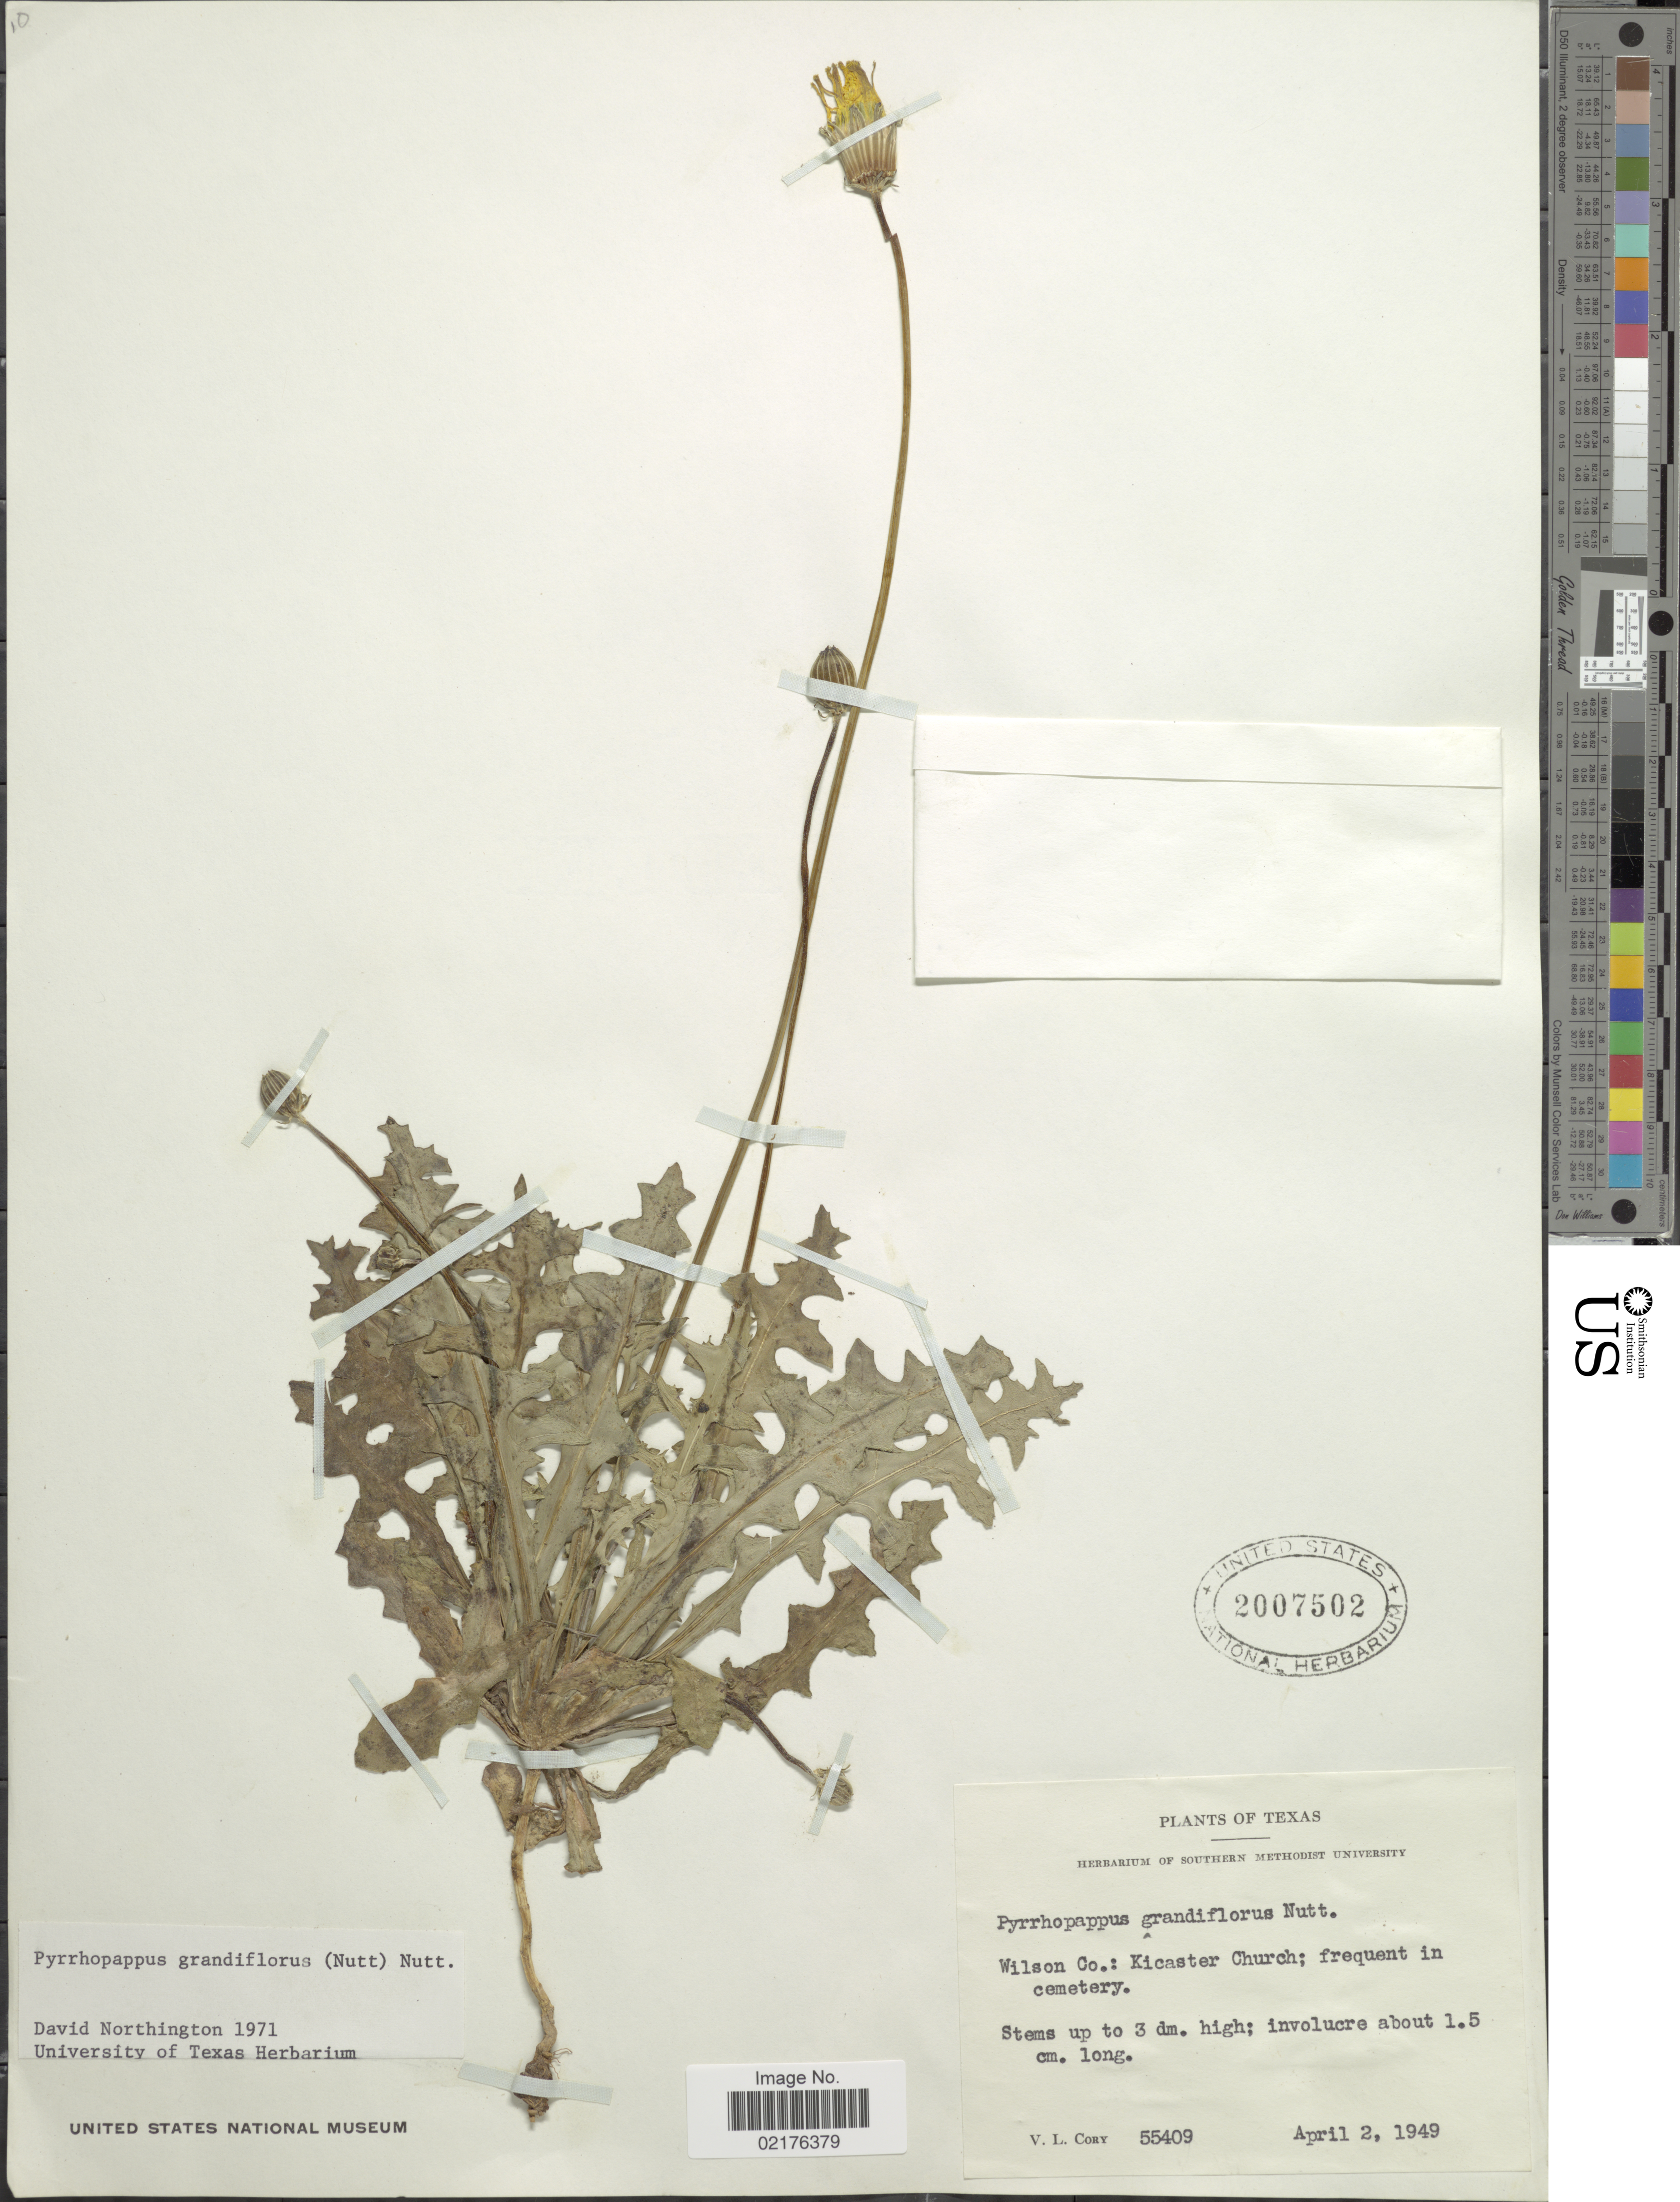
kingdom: Plantae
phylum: Tracheophyta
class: Magnoliopsida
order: Asterales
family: Asteraceae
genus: Pyrrhopappus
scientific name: Pyrrhopappus grandiflorus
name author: (Nutt.) Nutt.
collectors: V. Cory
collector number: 55409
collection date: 1949-04-02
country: United States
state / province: Texas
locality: Wilson Co.: Kicaster Church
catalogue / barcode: US 2007502